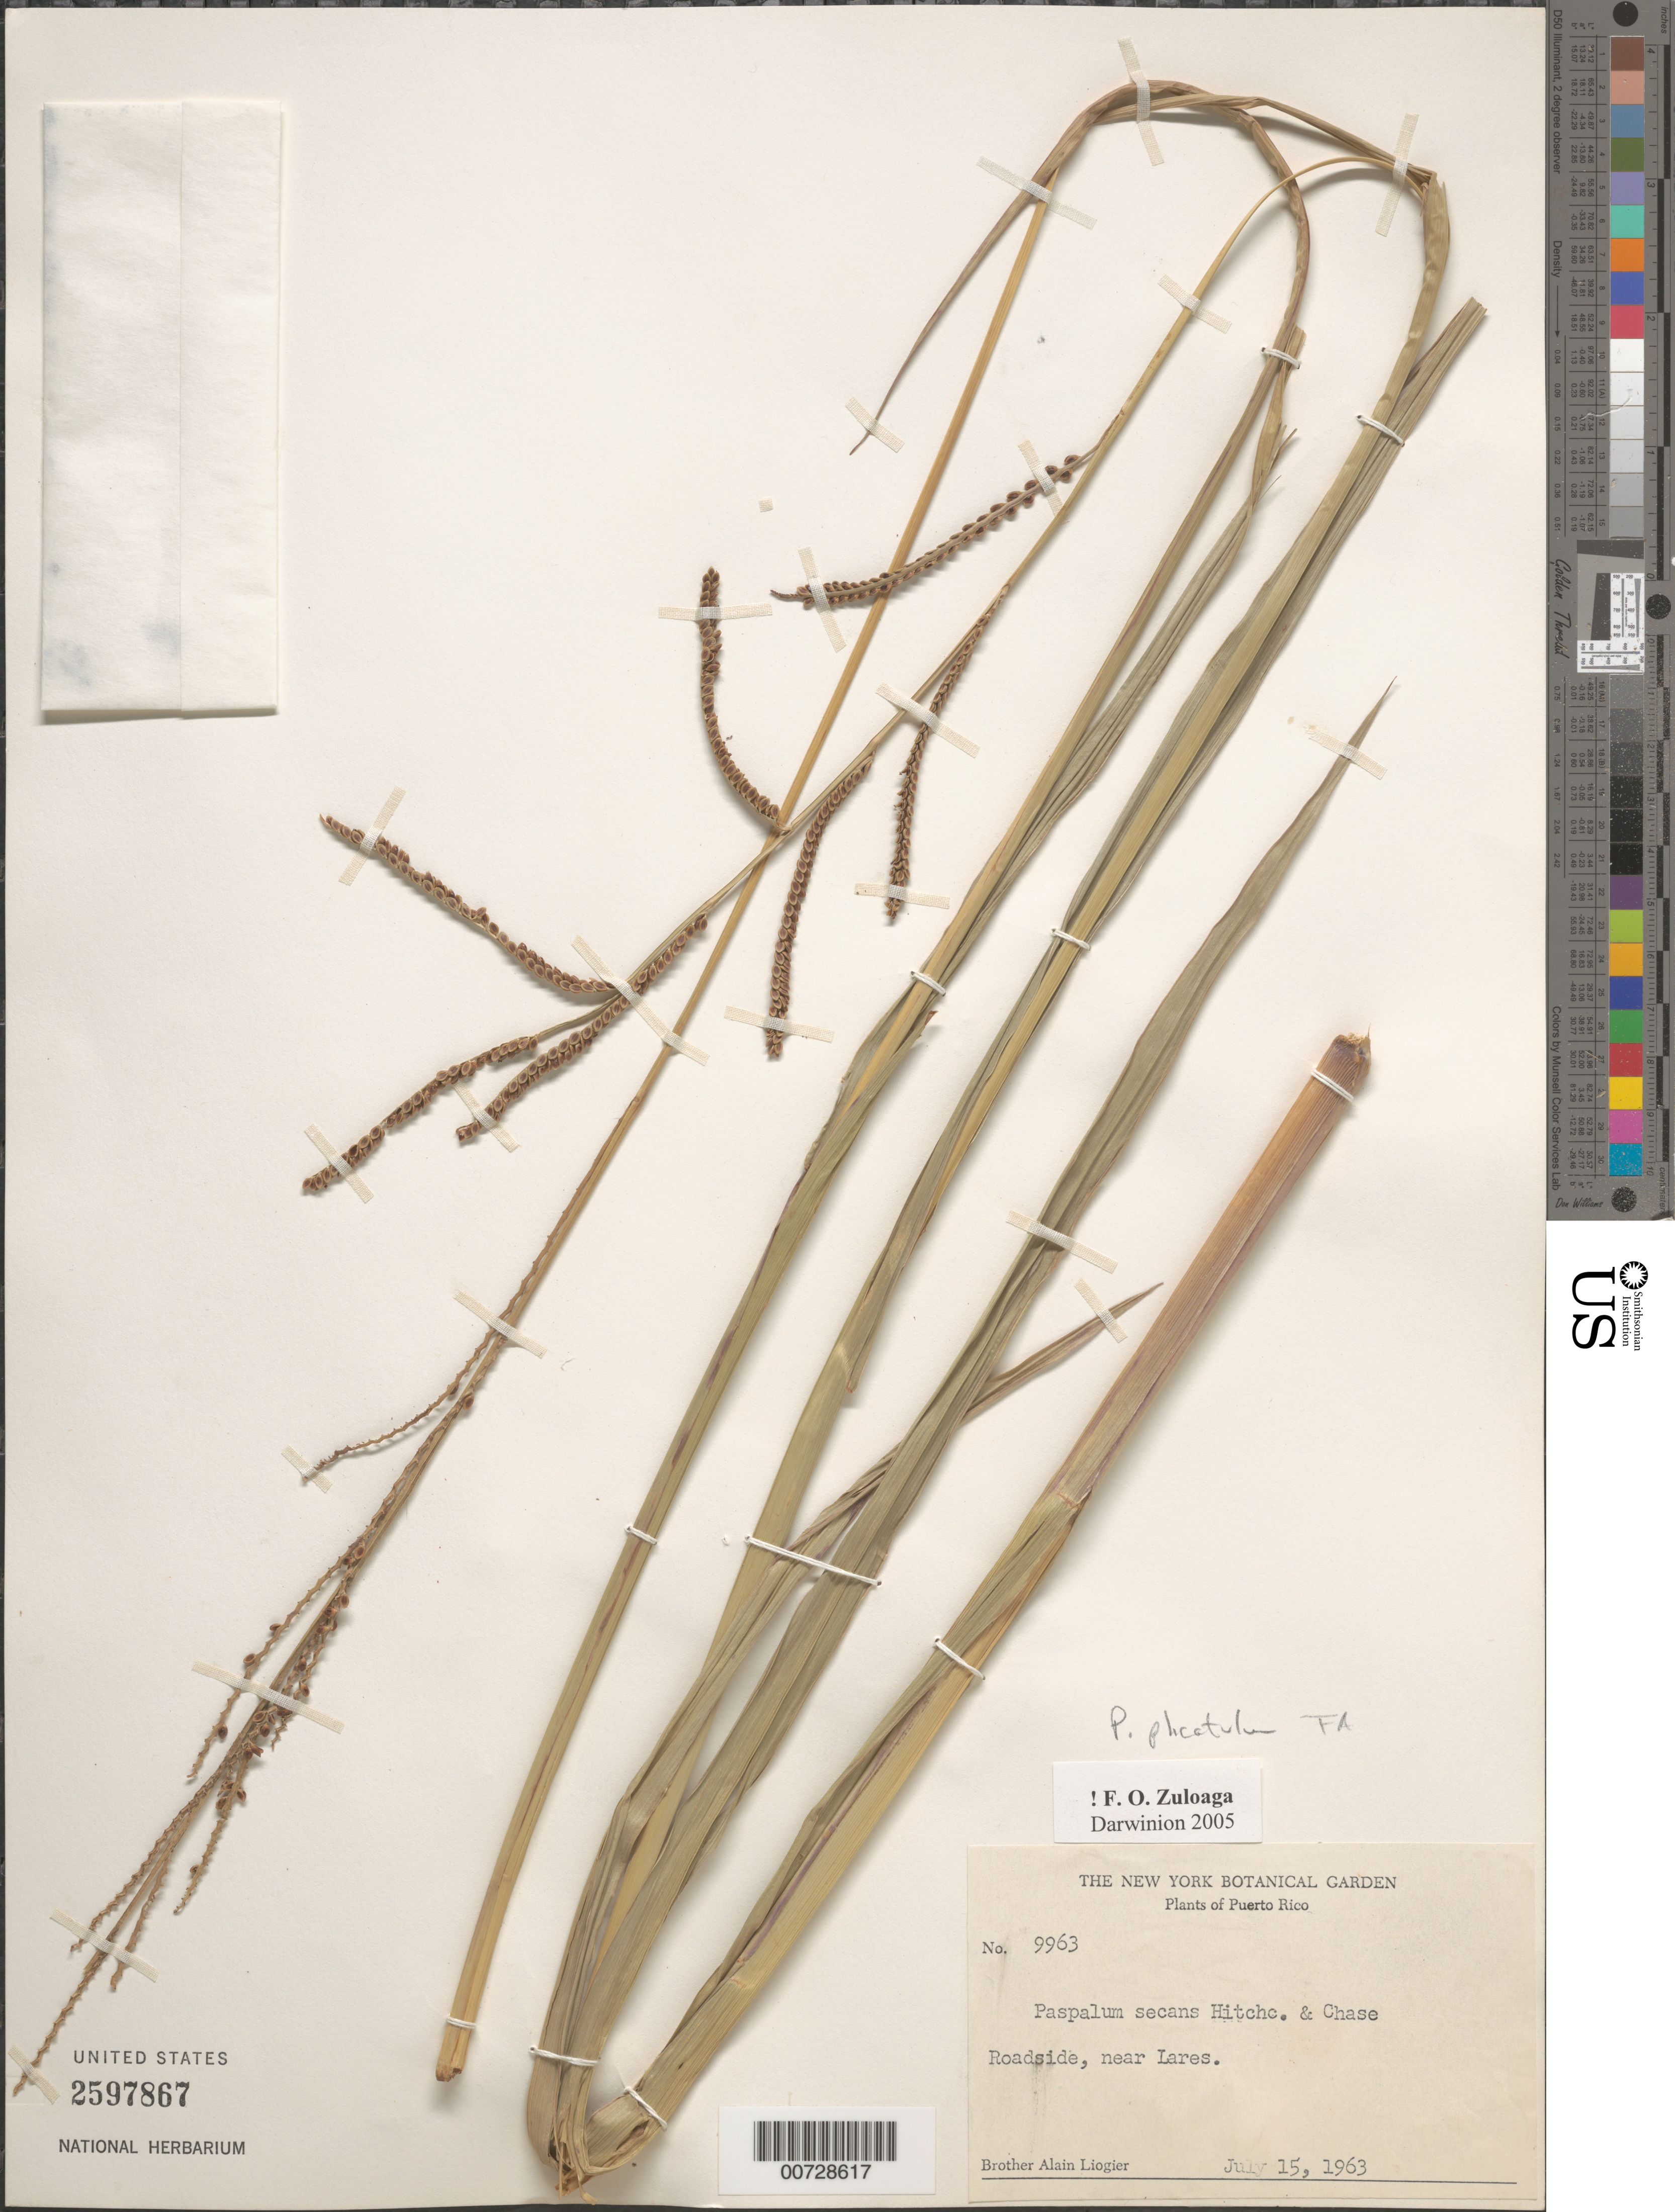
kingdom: Plantae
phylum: Tracheophyta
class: Liliopsida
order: Poales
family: Poaceae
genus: Paspalum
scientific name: Paspalum arundinaceum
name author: Poir.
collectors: A. H. Liogier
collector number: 9963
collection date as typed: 15 Jul 1963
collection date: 1963-07-15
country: Puerto Rico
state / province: Lares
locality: Lares, vic of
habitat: Roadside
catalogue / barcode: US 2597867